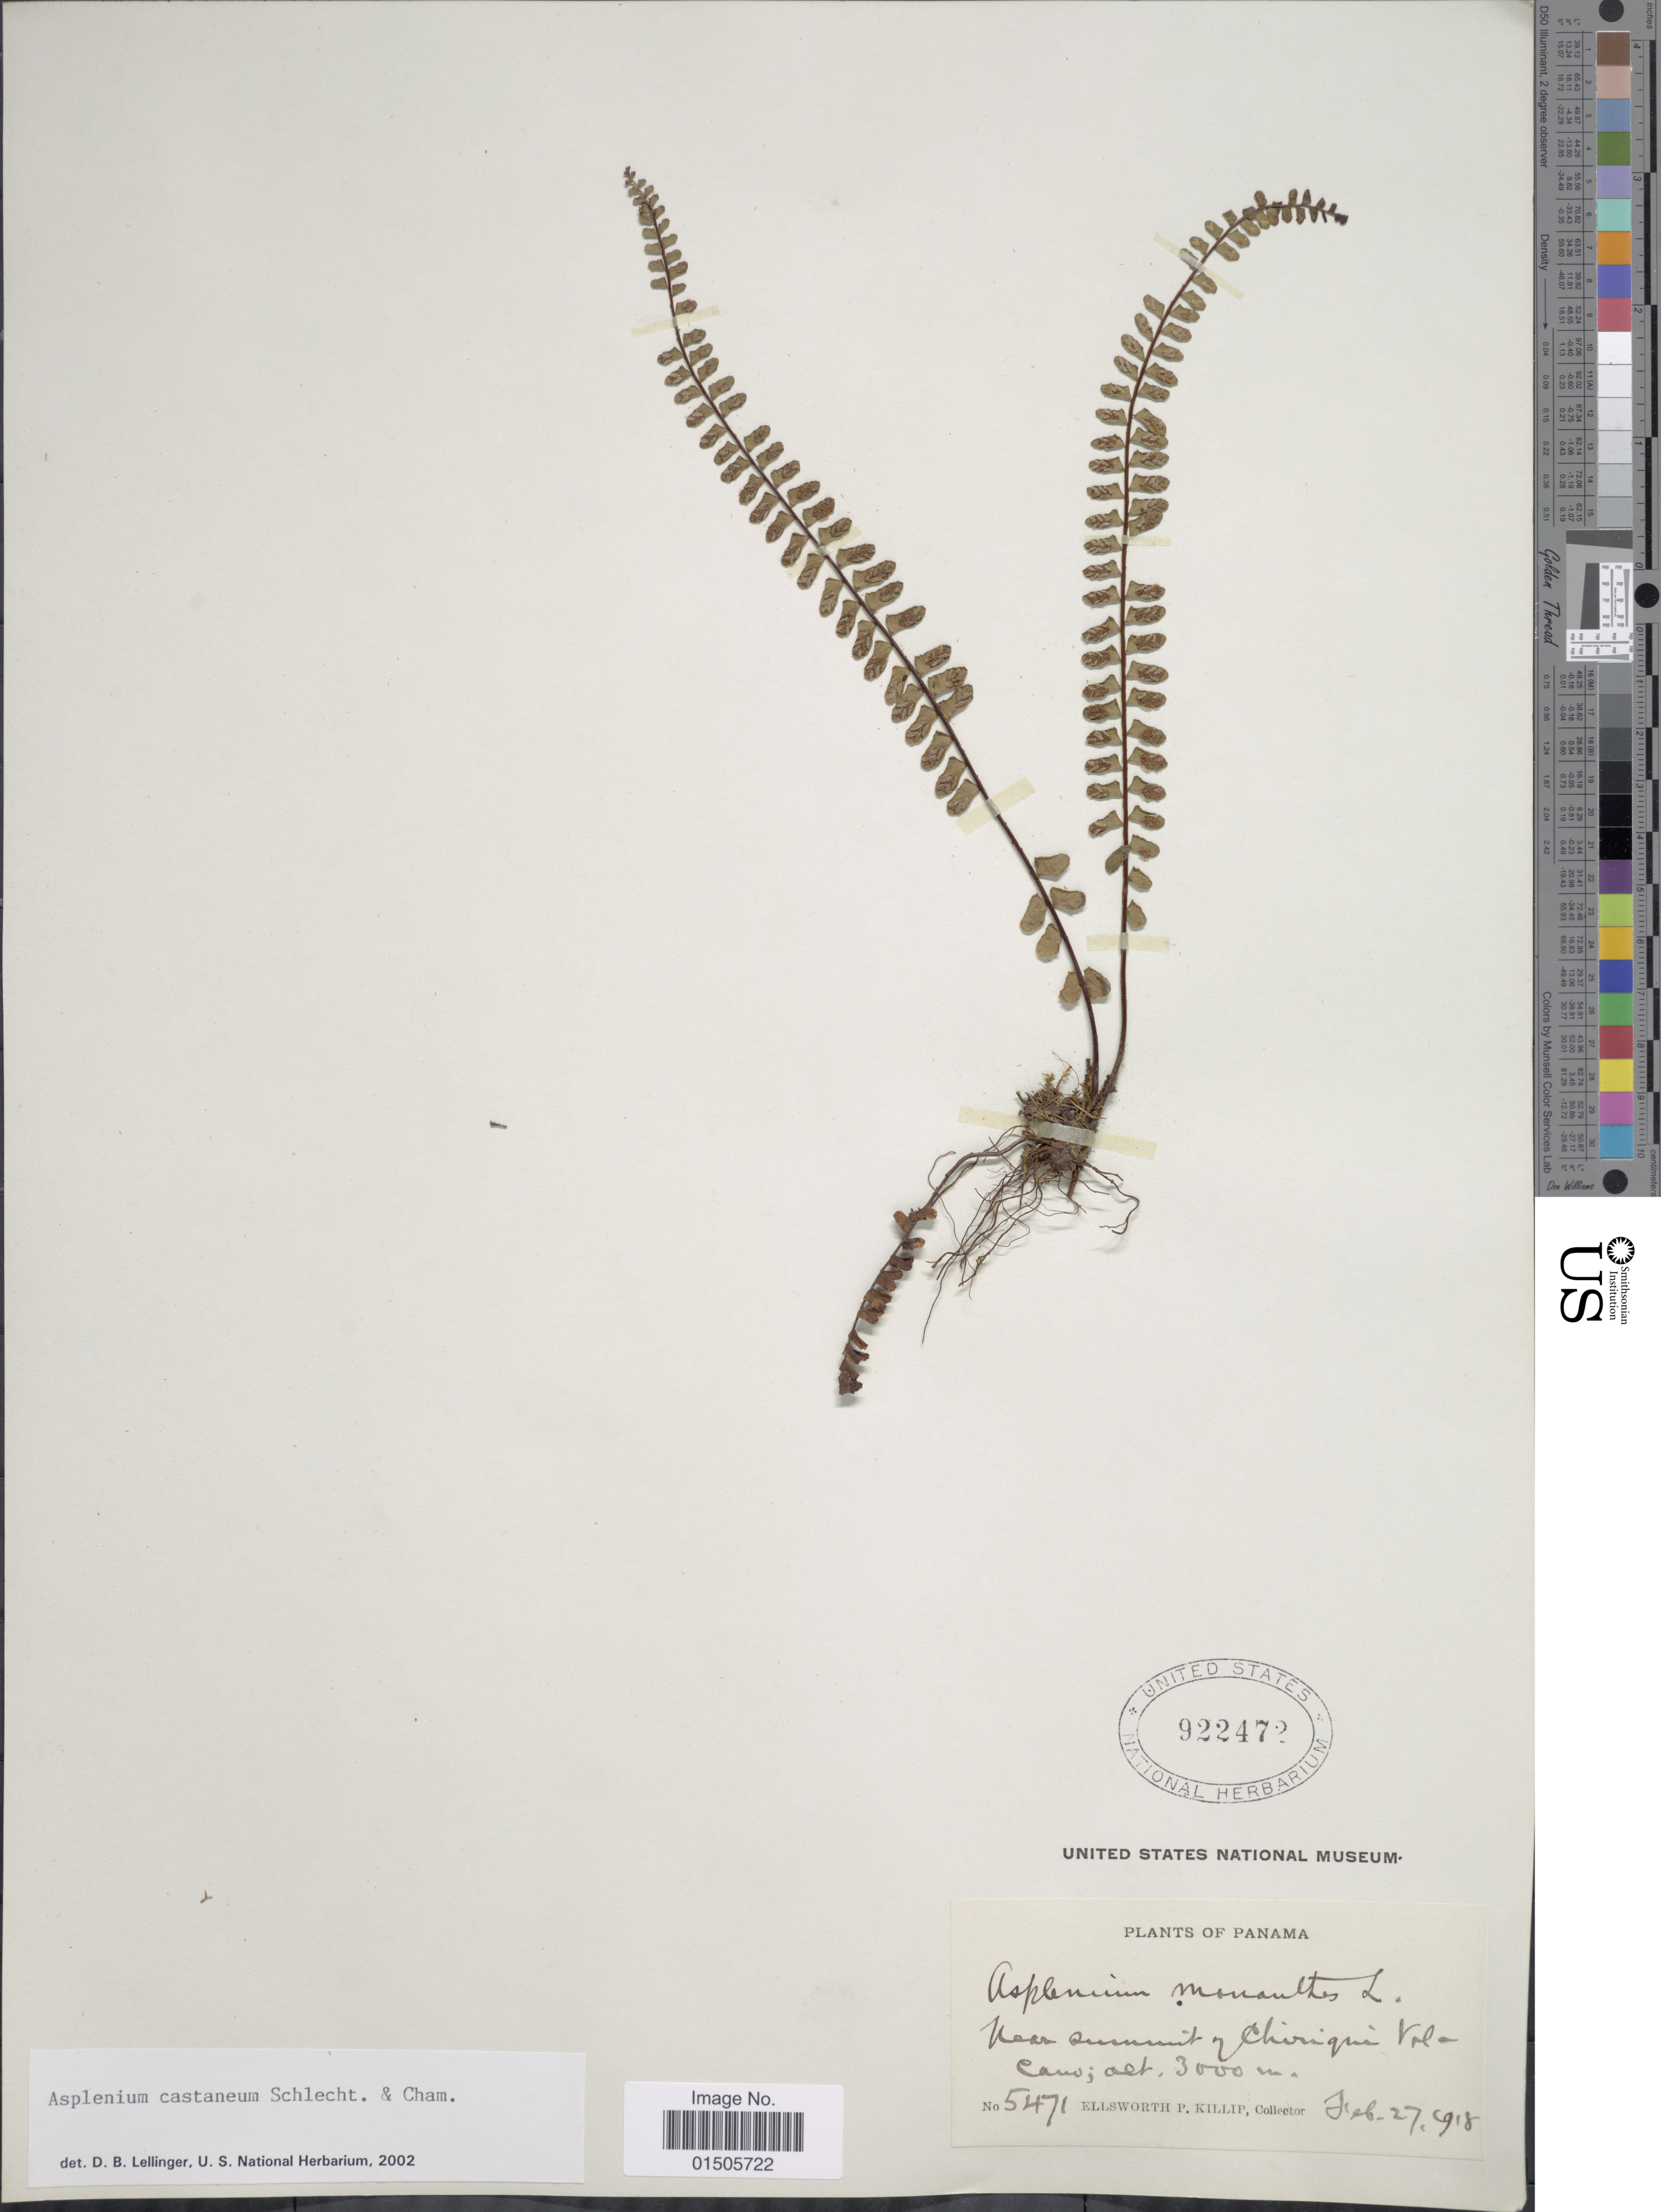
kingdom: Plantae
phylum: Tracheophyta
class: Polypodiopsida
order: Polypodiales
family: Aspleniaceae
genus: Asplenium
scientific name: Asplenium castaneum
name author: Schltdl. & Cham.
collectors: E. P. Killip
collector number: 5471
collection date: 1918-02-27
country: Panama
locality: Near summit of Chiriqui Volcano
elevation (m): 3000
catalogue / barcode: US 922472